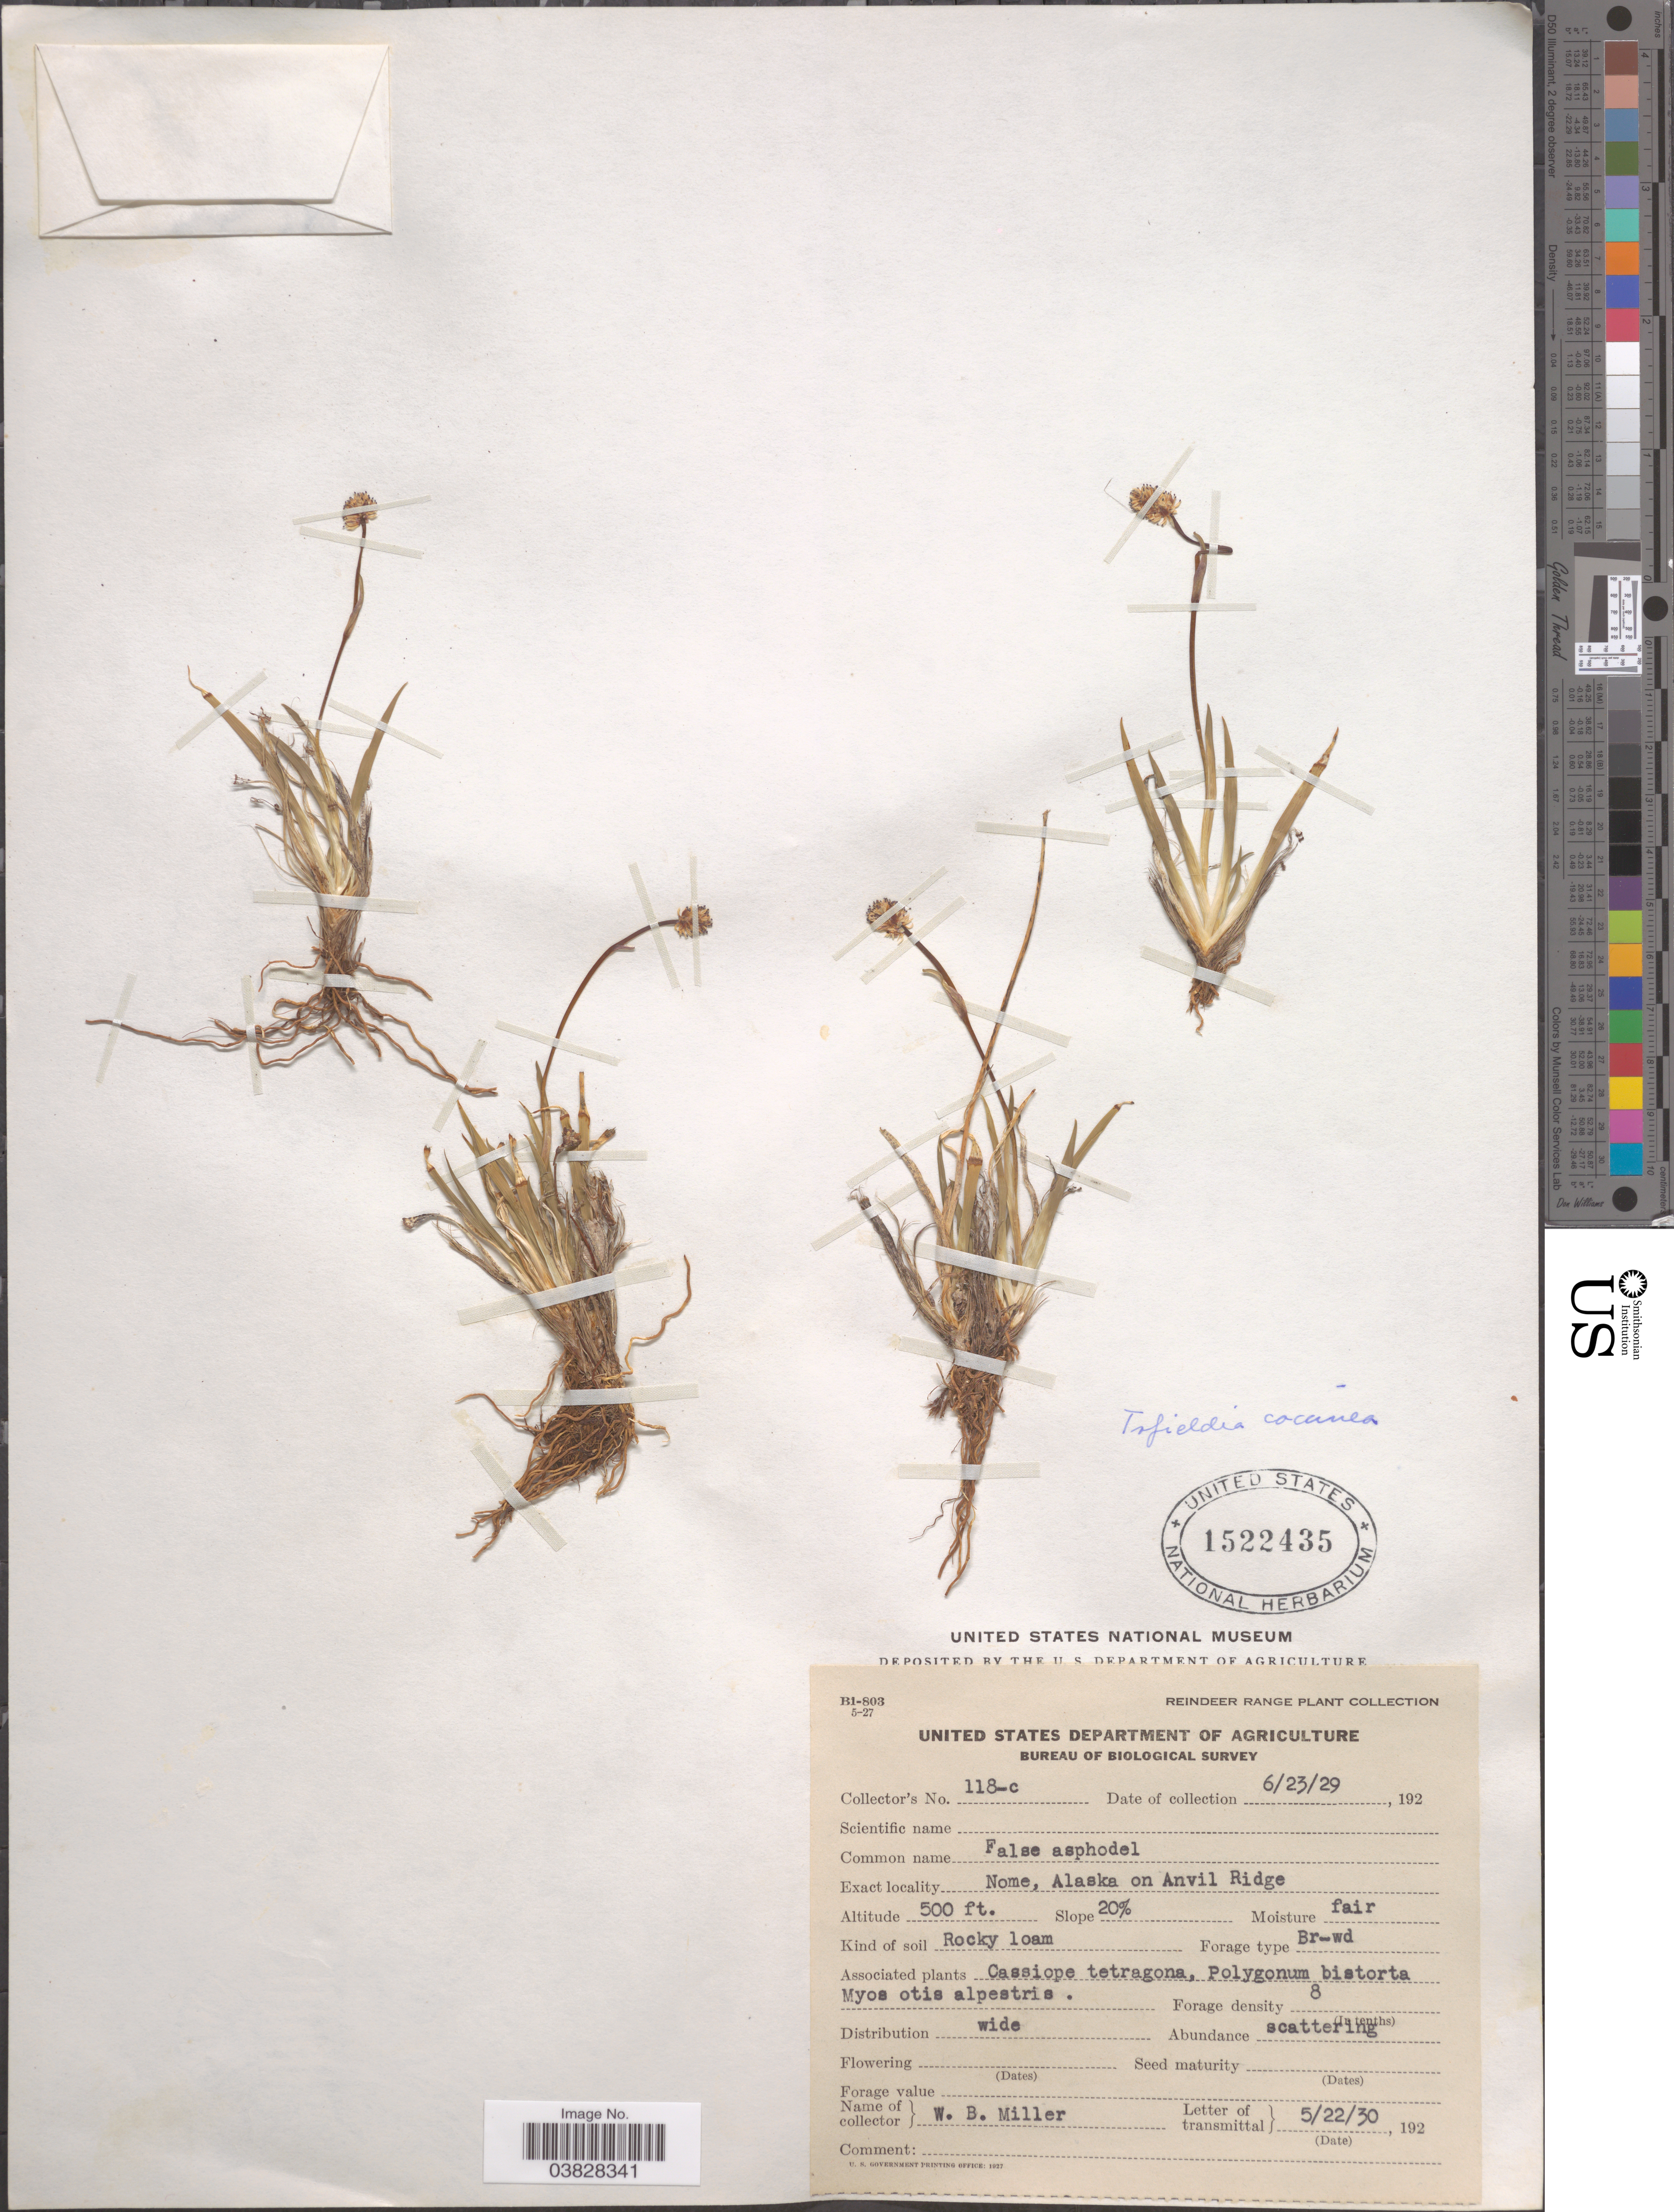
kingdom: Plantae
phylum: Tracheophyta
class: Liliopsida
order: Alismatales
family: Tofieldiaceae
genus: Tofieldia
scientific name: Tofieldia coccinea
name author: Richardson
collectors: W. Miller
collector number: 118-c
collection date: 1929-06-23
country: United States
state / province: Alaska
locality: Nome, on Anvil Ridge. Slope 20%.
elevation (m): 152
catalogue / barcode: US 1522435